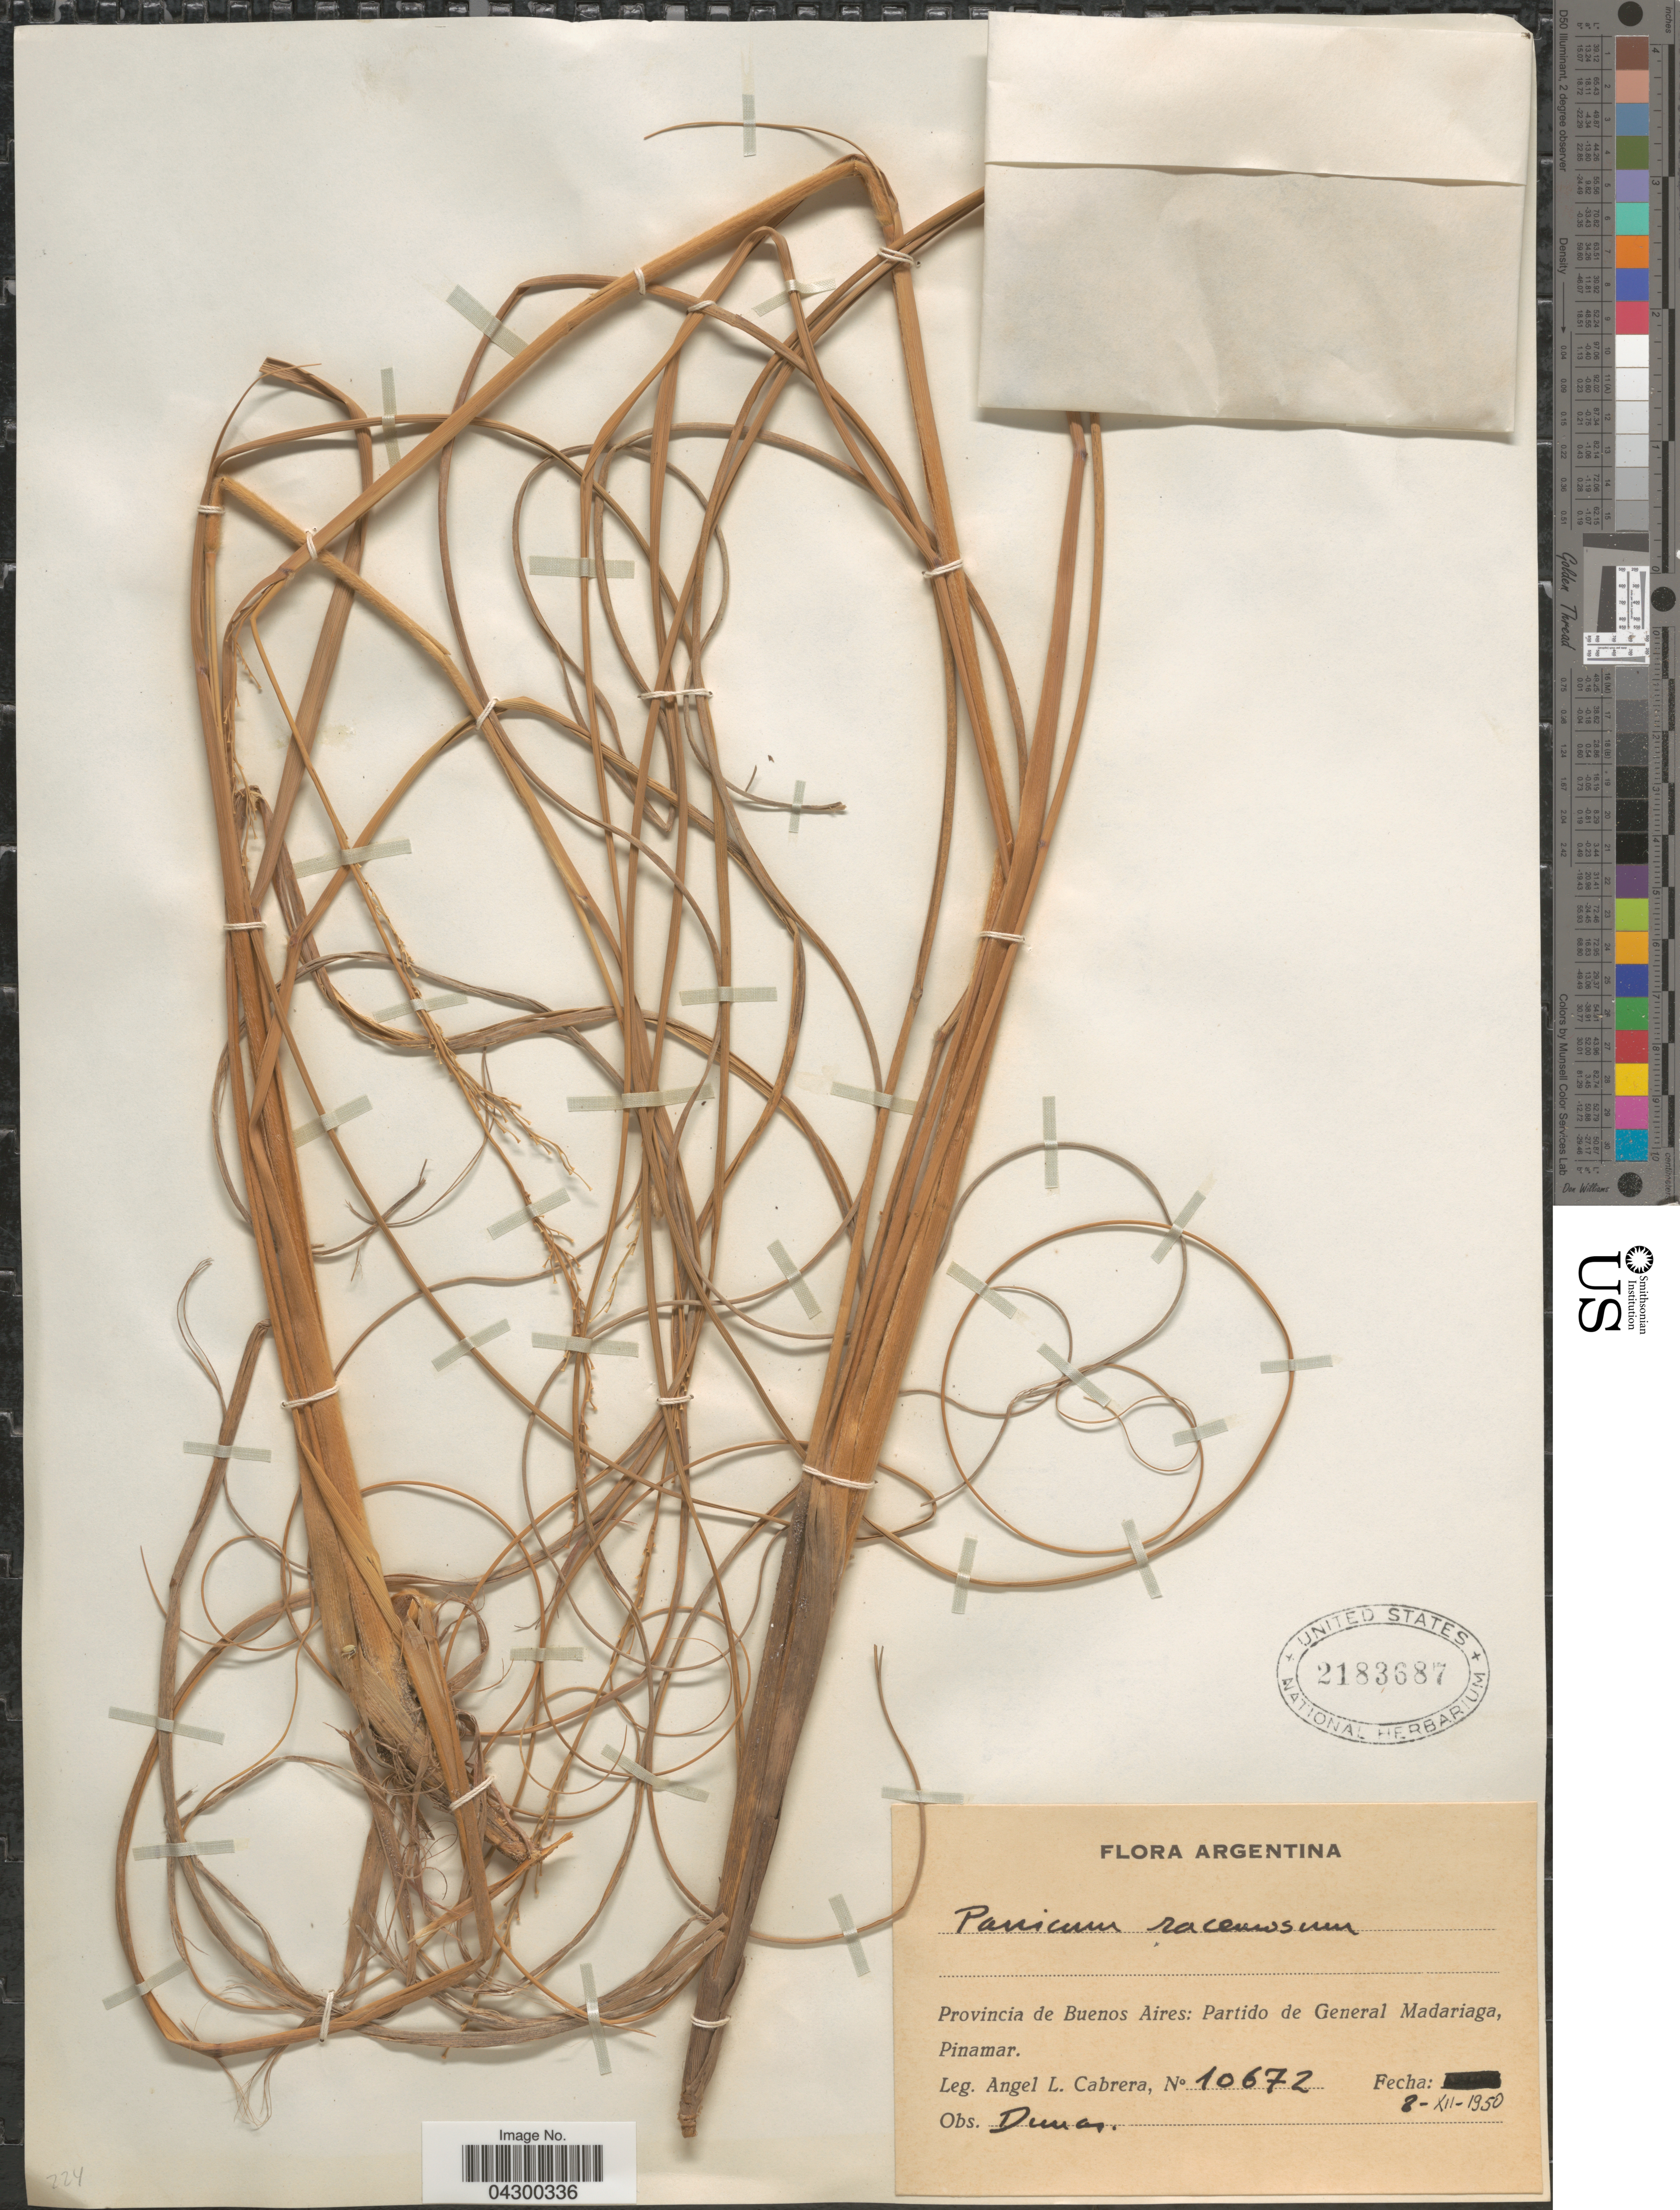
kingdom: Plantae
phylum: Tracheophyta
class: Liliopsida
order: Poales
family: Poaceae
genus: Panicum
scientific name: Panicum racemosum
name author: (P. Beauv.) Spreng.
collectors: A. L. Cabrera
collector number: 10672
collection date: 1950-12-08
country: Argentina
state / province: Buenos Aires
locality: Partido de General Madariaga, Pinamar.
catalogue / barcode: US 2183687